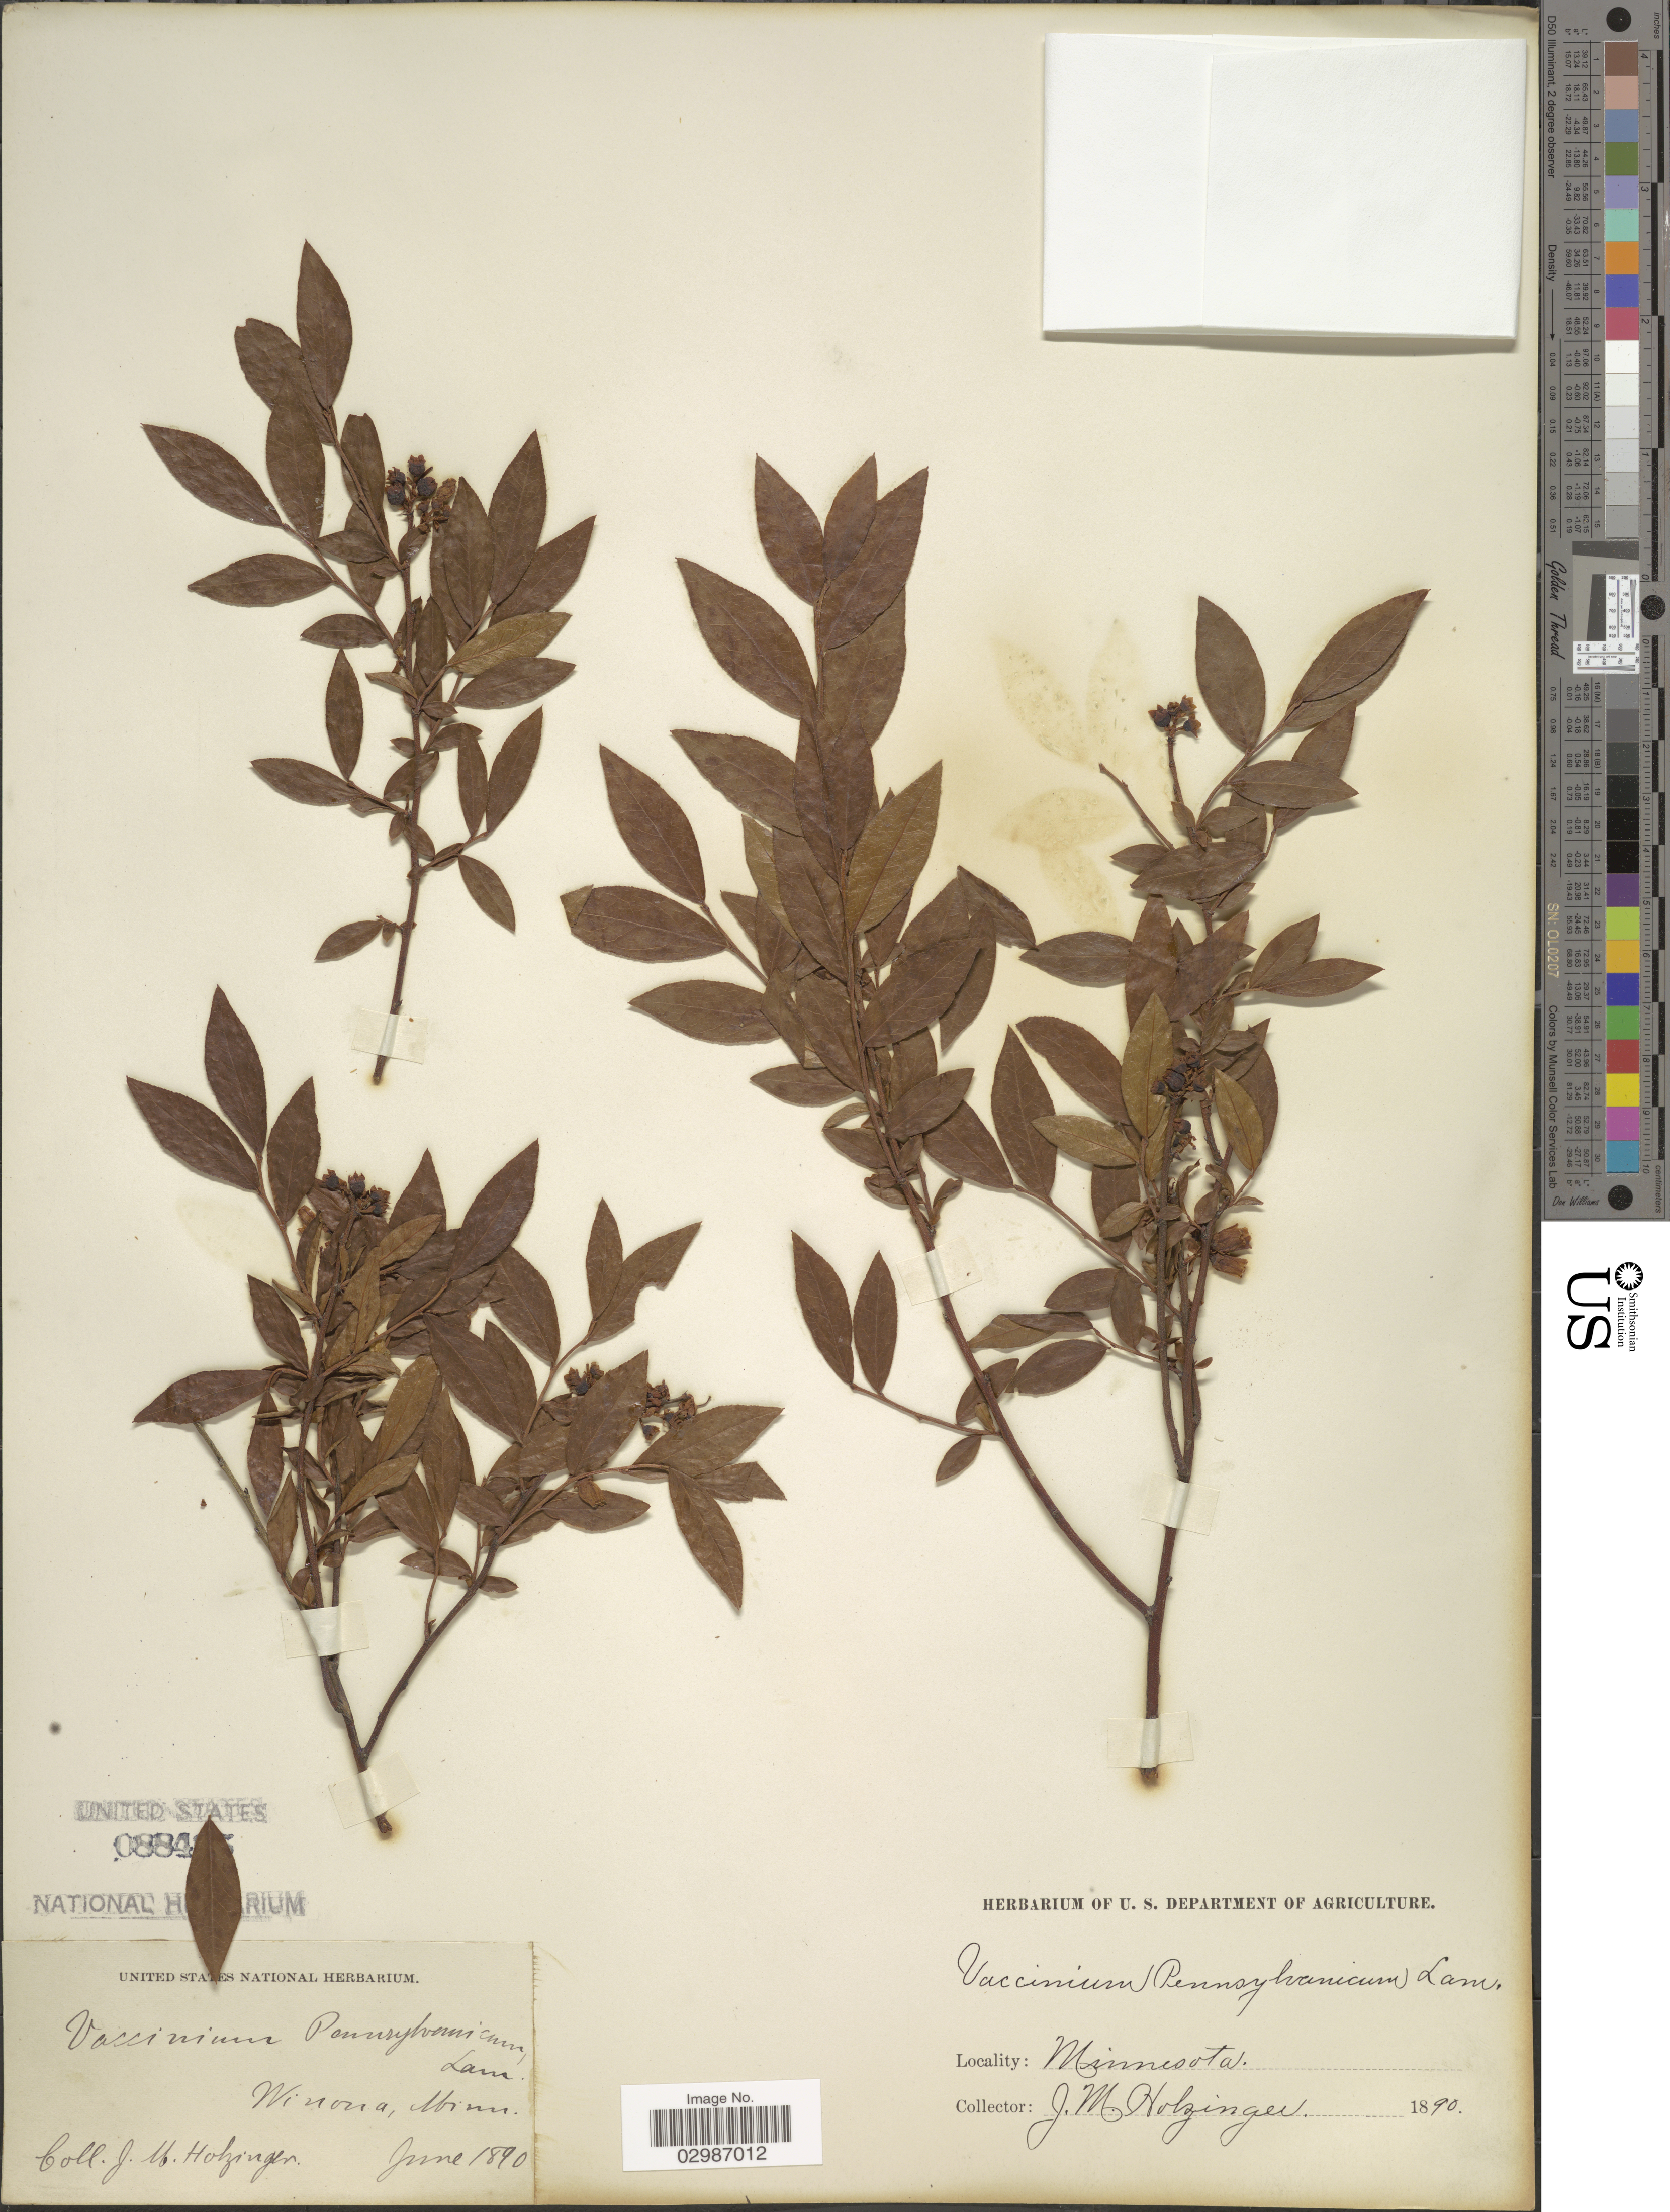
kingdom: Plantae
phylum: Tracheophyta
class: Magnoliopsida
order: Ericales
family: Ericaceae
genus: Vaccinium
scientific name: Vaccinium angustifolium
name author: Aiton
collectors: J. M. Holzinger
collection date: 1890-06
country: United States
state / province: Minnesota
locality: Winona.